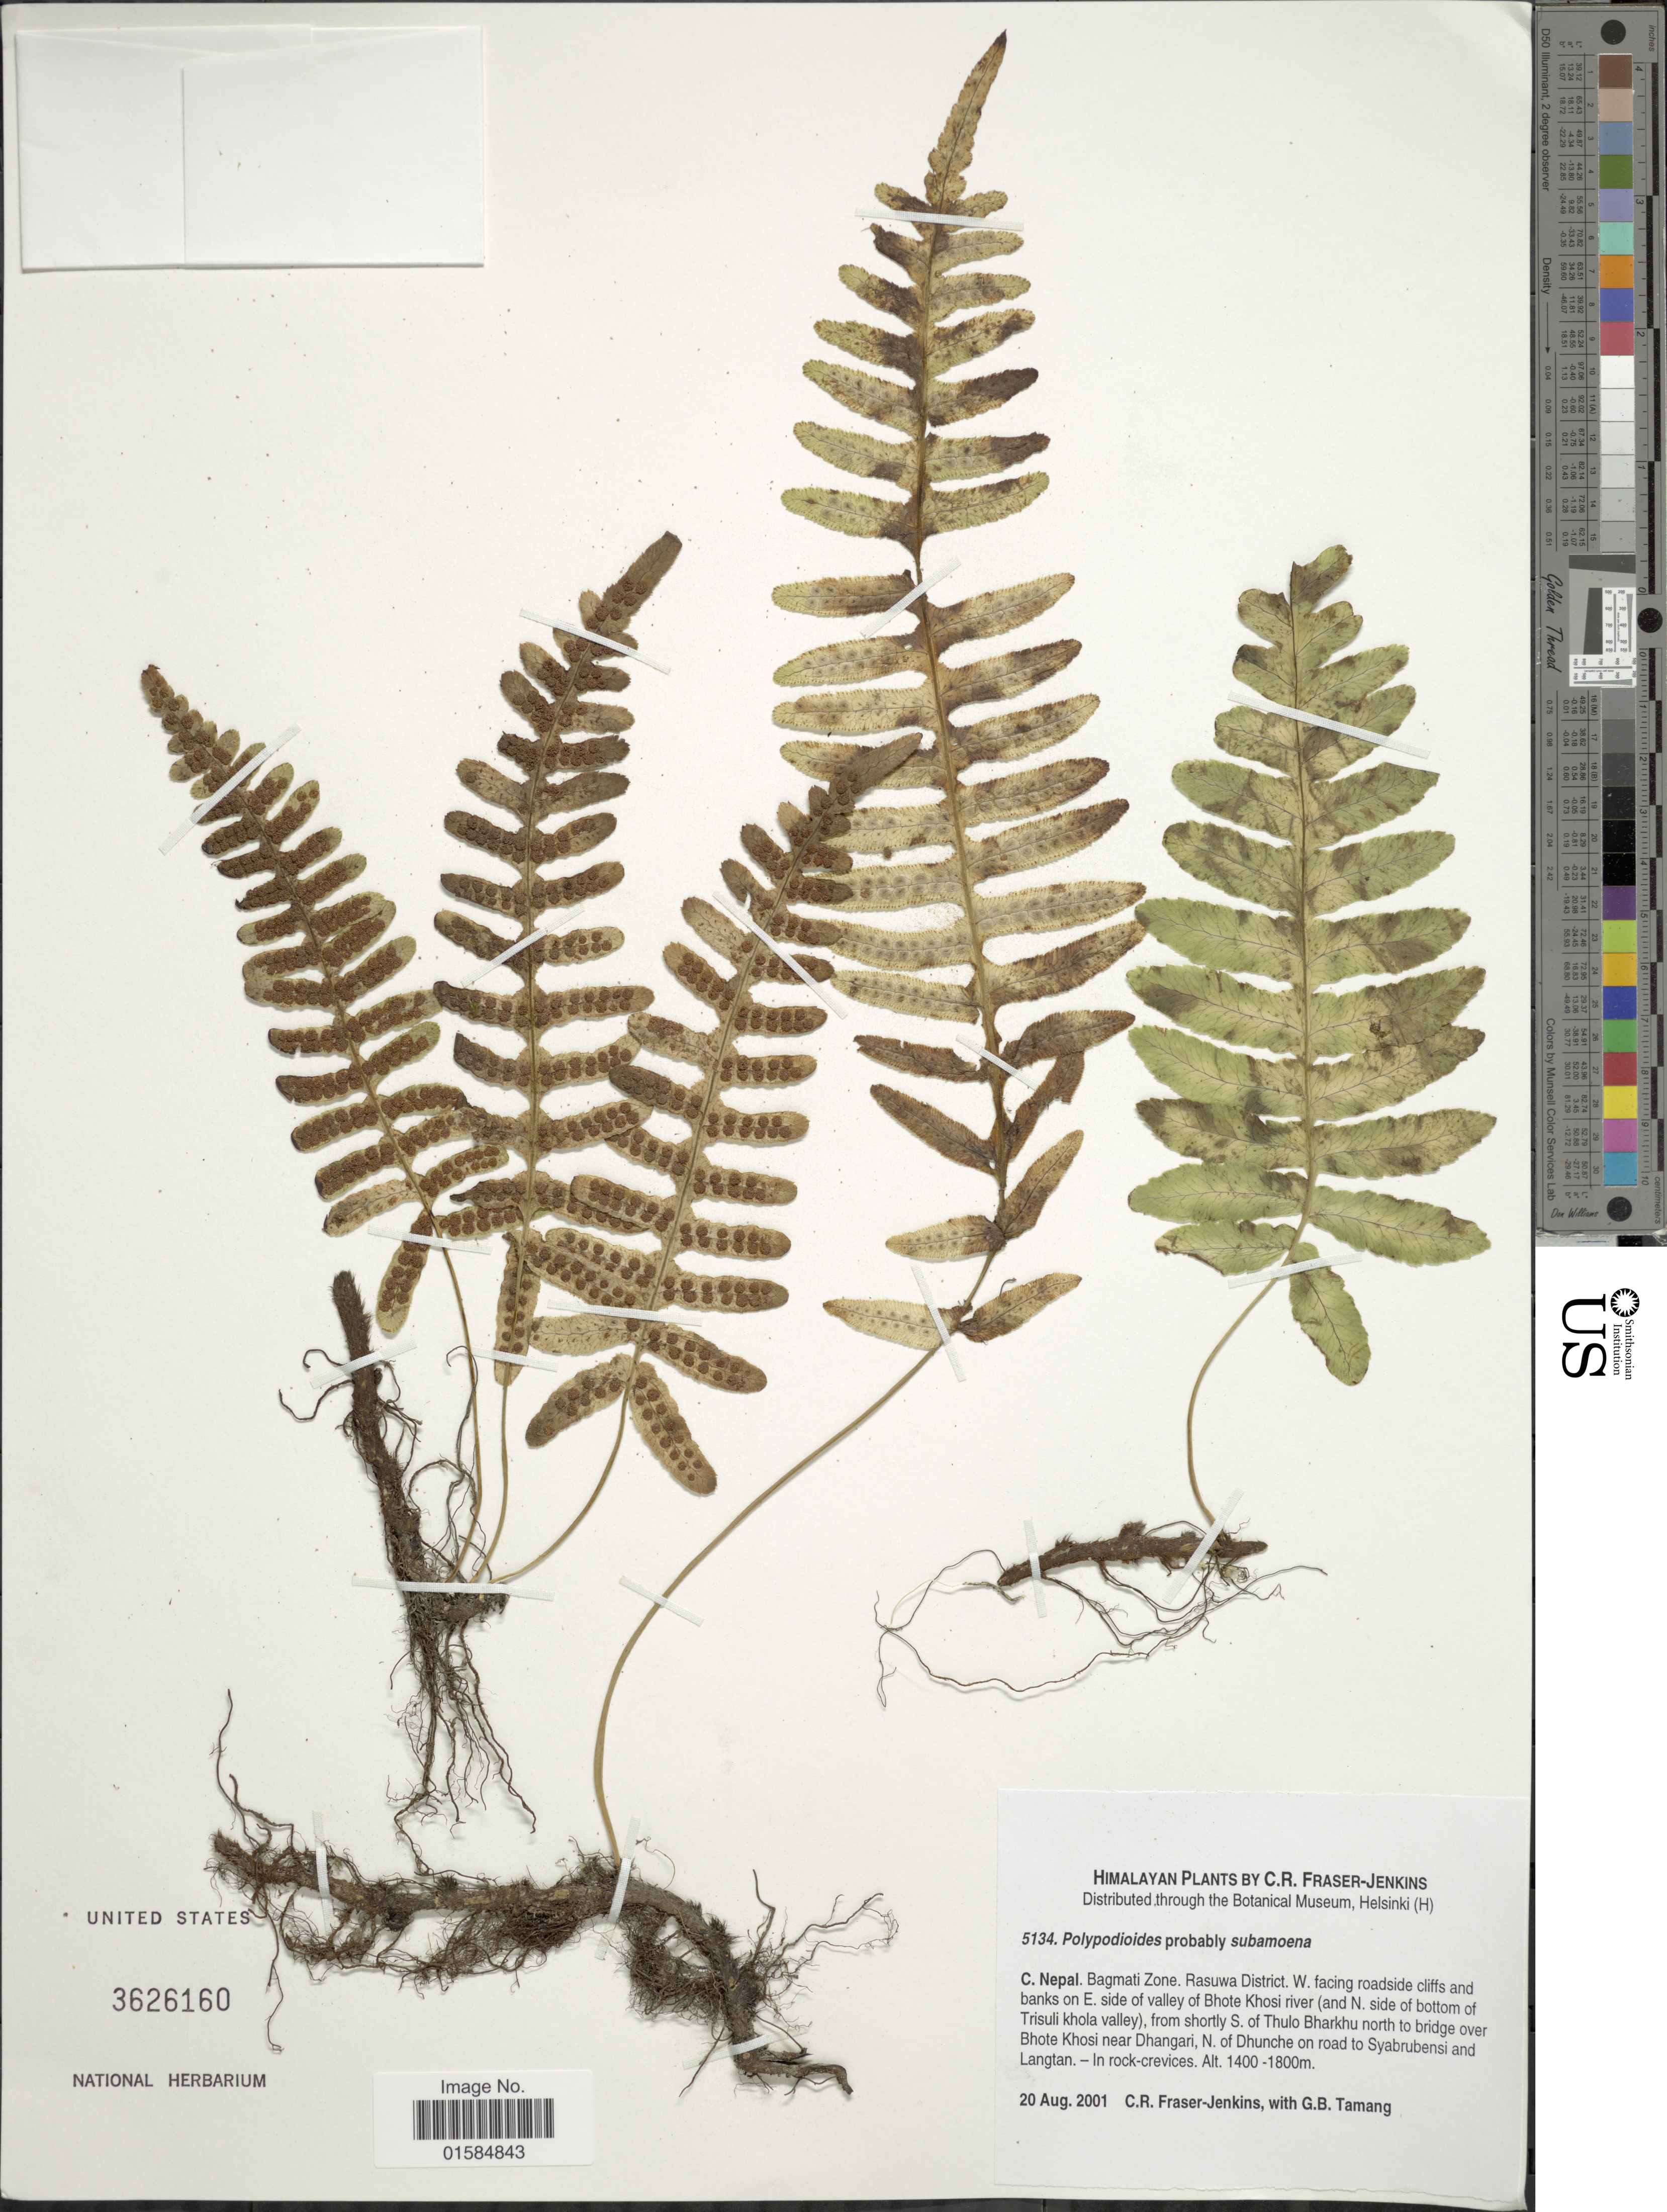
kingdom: Plantae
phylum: Tracheophyta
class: Polypodiopsida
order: Polypodiales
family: Polypodiaceae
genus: Goniophlebium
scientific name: Goniophlebium subamoenum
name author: (C.B. Clarke) Bedd.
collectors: C. R. Fraser-Jenkins & G. Tamang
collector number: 5134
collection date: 2001-08-20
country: Nepal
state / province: Bagmati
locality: Himalaya, C. Nepal, Bagmati Zone, Rasuwa District, W facing roadside cliffs and banks on E side of valley of Bhote Khosi river (and N side of bottom of Trisuli khola valley) from shortly S of Thulo Bharkhu north to bridge over Bhote Khosi near Dhangari, N of Dhunche on road to Syabrubensi and Langtan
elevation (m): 1400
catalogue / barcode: US 3626160